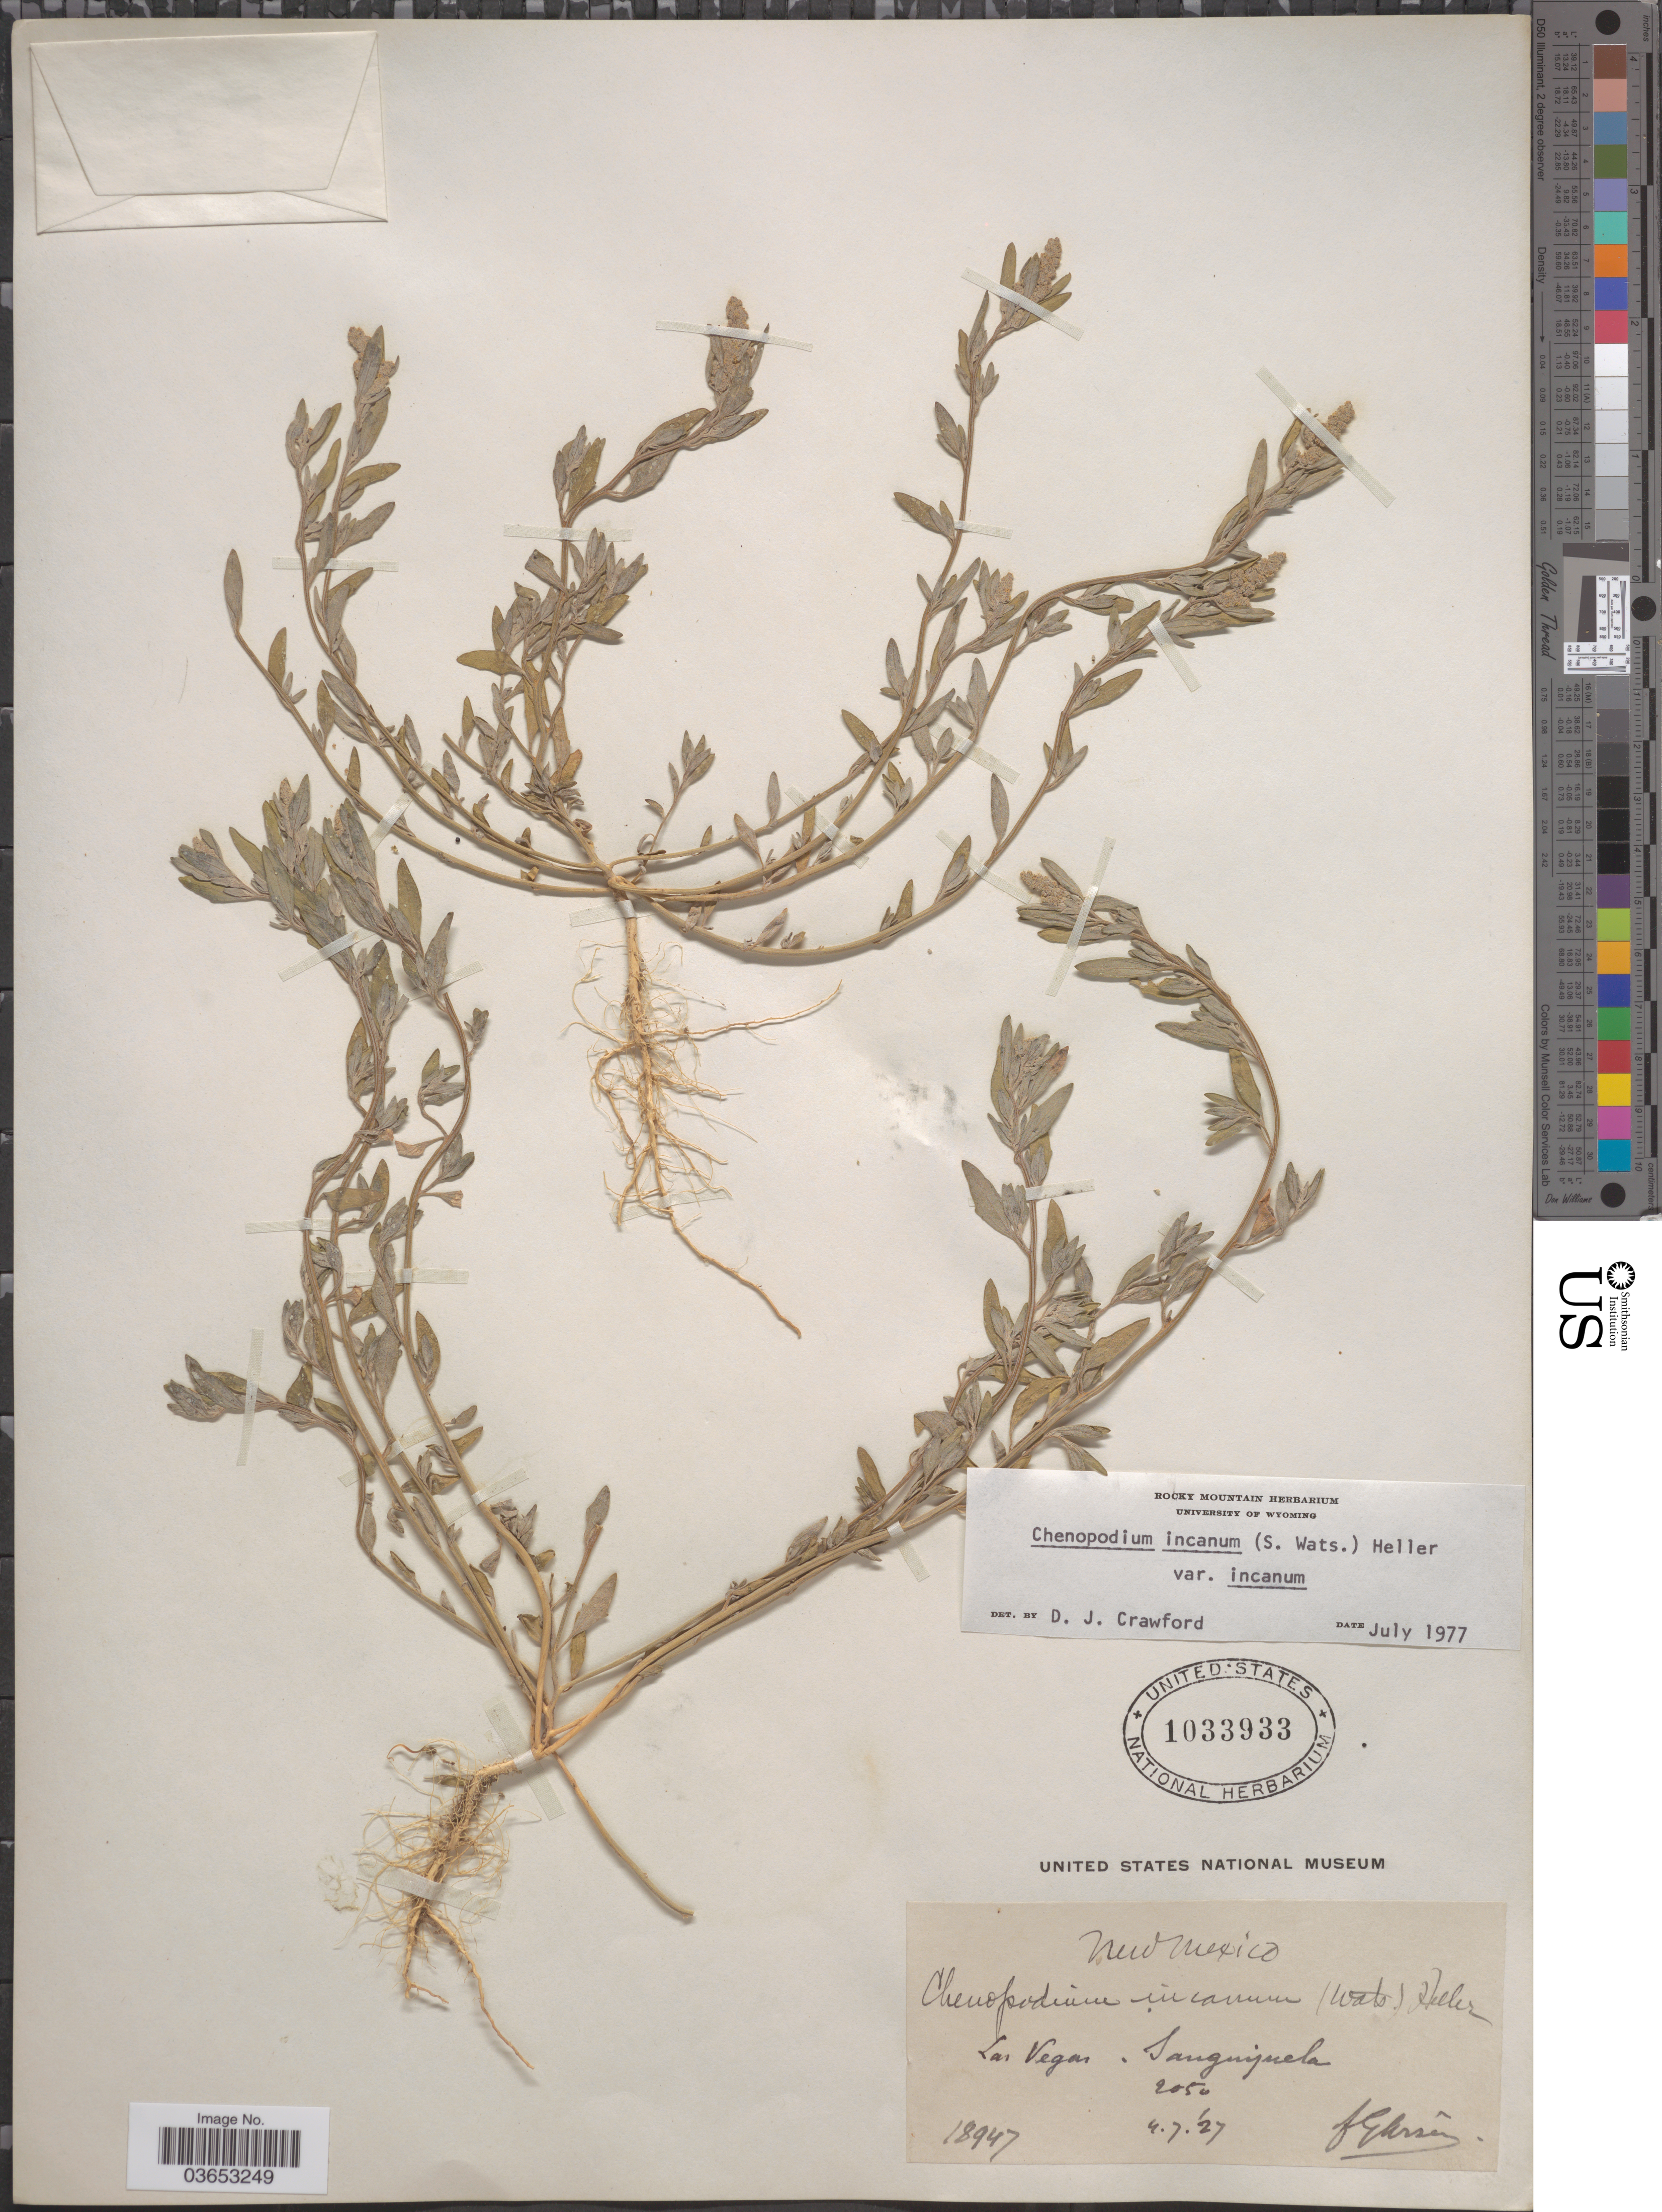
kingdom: Plantae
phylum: Tracheophyta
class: Magnoliopsida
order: Caryophyllales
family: Amaranthaceae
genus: Chenopodium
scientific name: Chenopodium incanum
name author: (S. Watson) A. Heller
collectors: F. Arsène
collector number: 18947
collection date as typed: Transcribed d/m/y: 7/4/27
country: United States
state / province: New Mexico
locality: Las Vegas. Sanguijuela.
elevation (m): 2050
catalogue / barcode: US 1033933